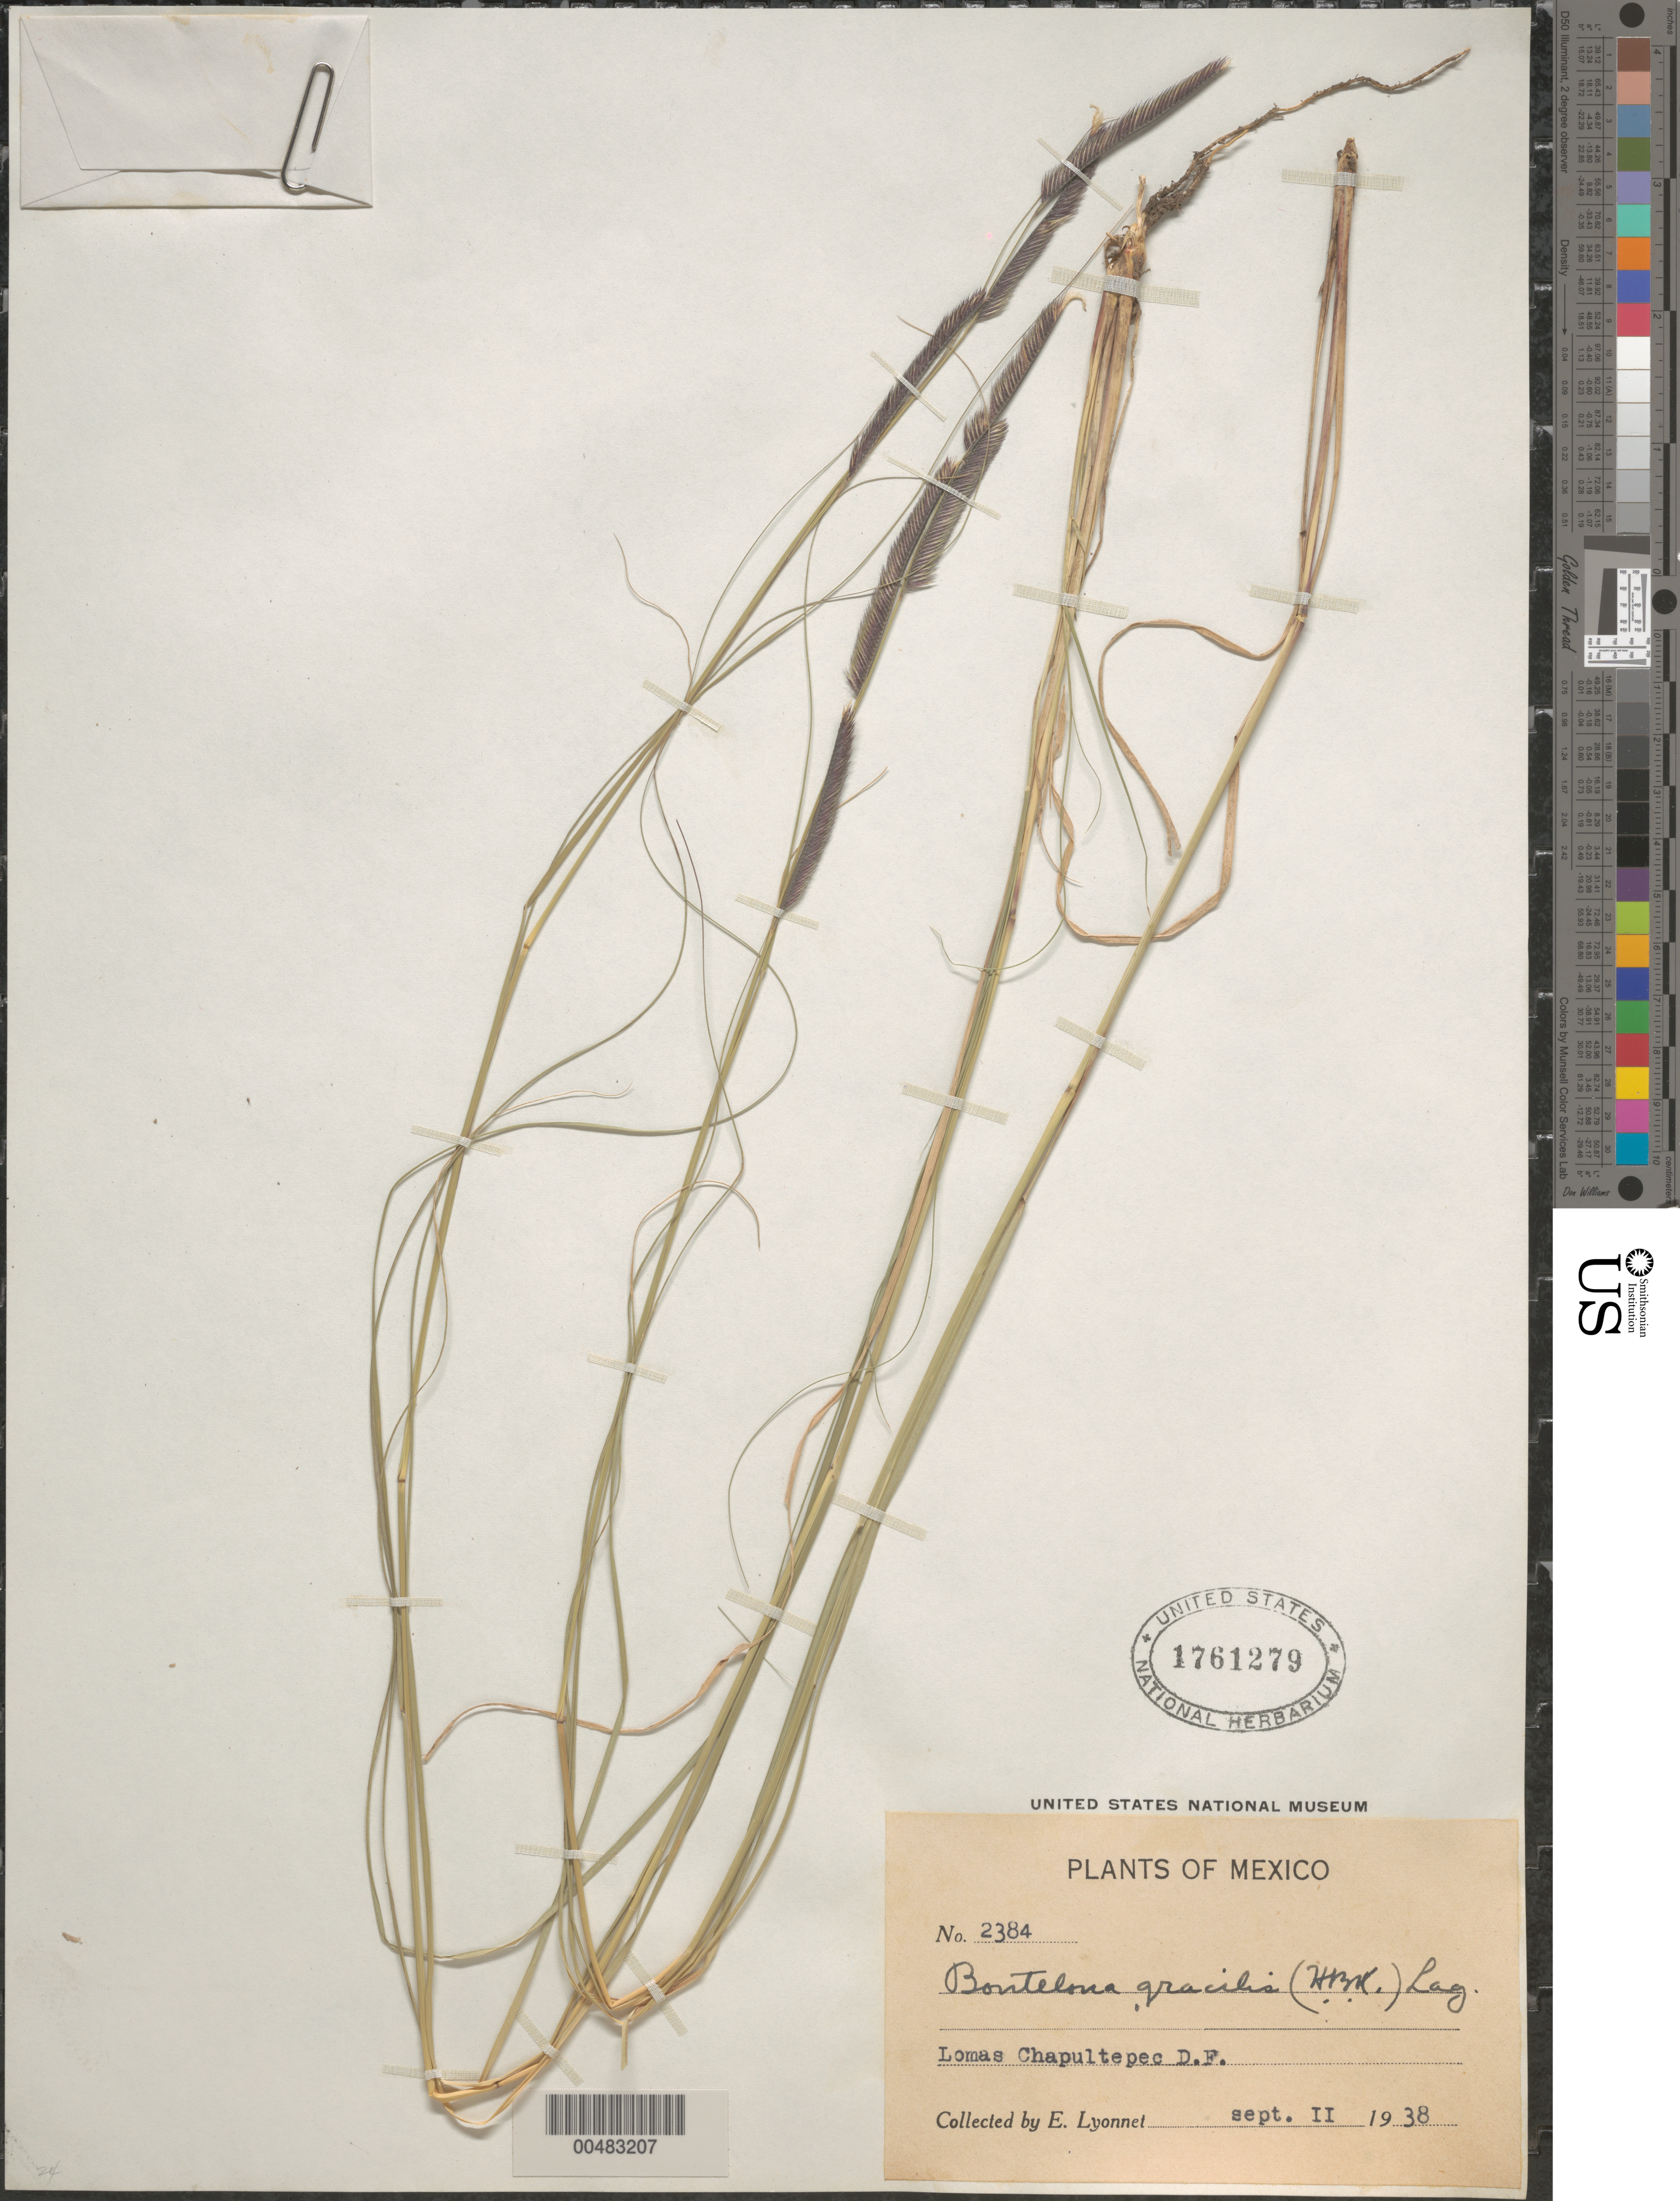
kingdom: Plantae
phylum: Tracheophyta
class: Liliopsida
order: Poales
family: Poaceae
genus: Bouteloua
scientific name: Bouteloua gracilis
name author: (Kunth) Lag. ex Griffiths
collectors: Bro. E. Lyonnet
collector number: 2384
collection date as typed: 11 Sep 1938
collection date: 1938-09-11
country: Mexico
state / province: Distrito Federal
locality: Lomas Chapultepec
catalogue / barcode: US 1761279